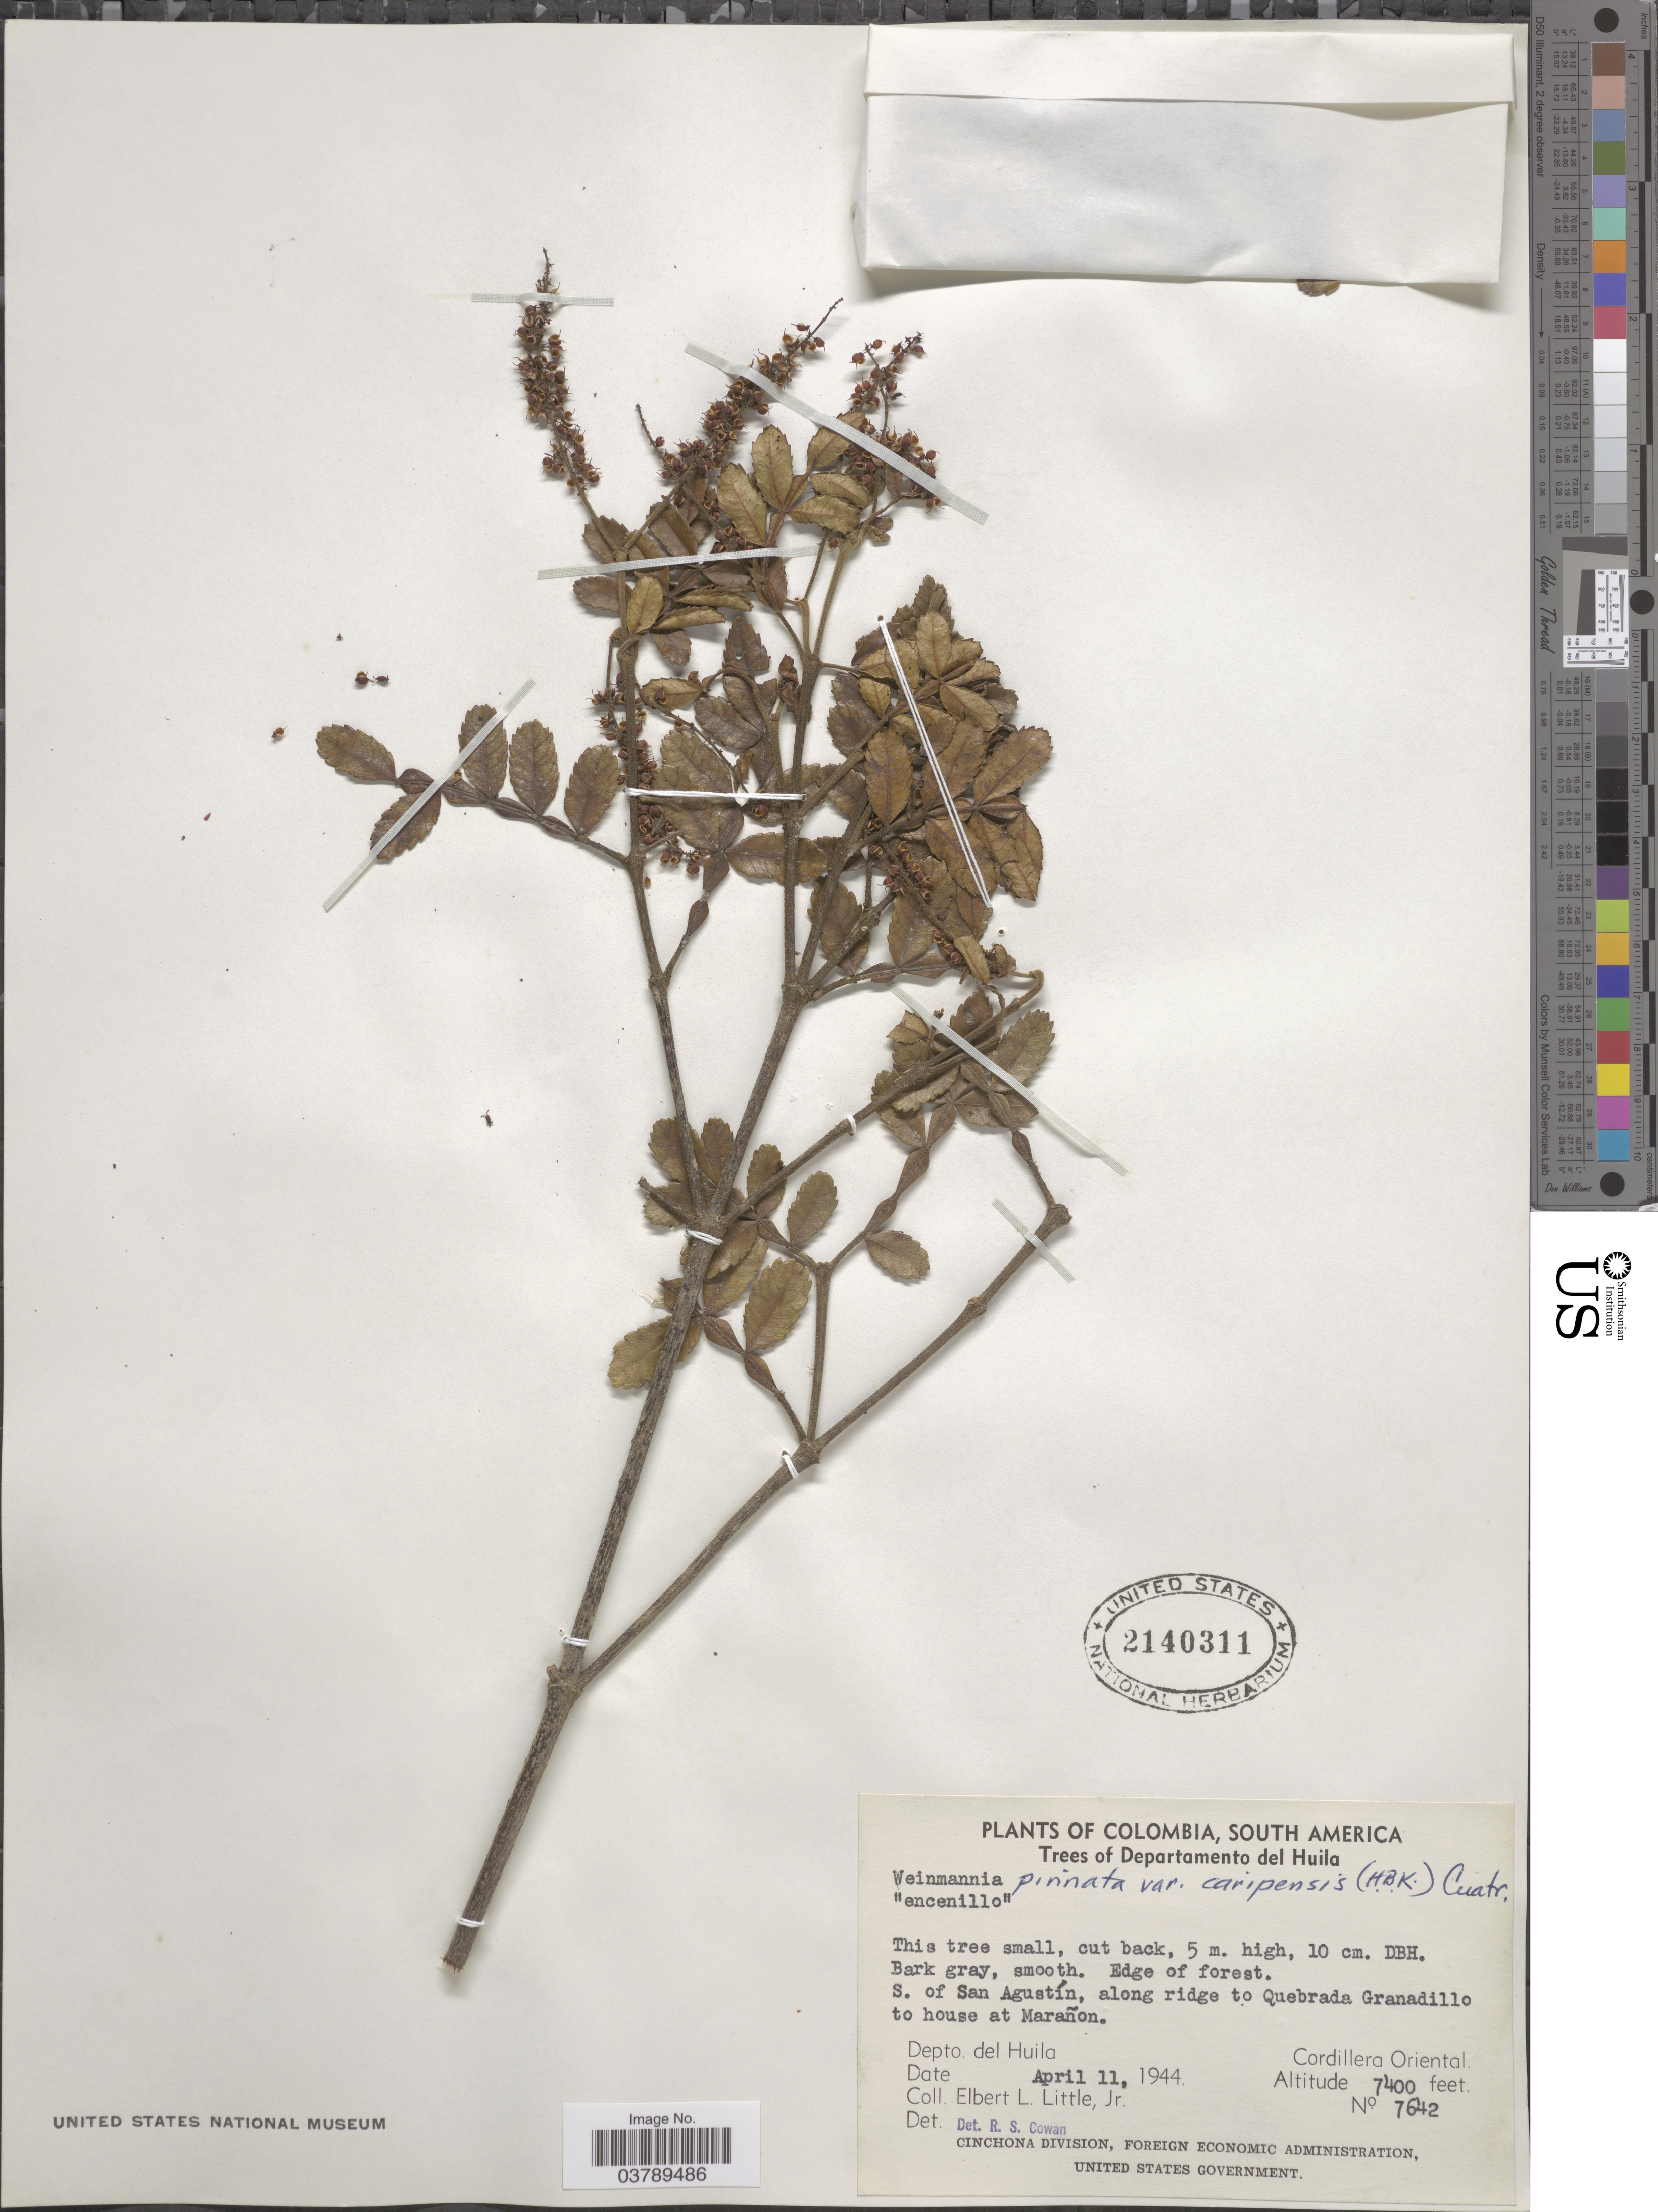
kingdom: Plantae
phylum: Tracheophyta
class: Magnoliopsida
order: Oxalidales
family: Cunoniaceae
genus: Weinmannia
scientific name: Weinmannia pinnata var. caripensis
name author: (Kunth) Cuatrec.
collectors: E. L. Little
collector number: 7642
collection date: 1944-04-11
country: Colombia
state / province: Huila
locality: S. of San Agustín, along ridge to Quebrada Granadillo to house at Marañon. Depto. del Huila. Cordillera Oriental.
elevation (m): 2256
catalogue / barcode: US 2140311